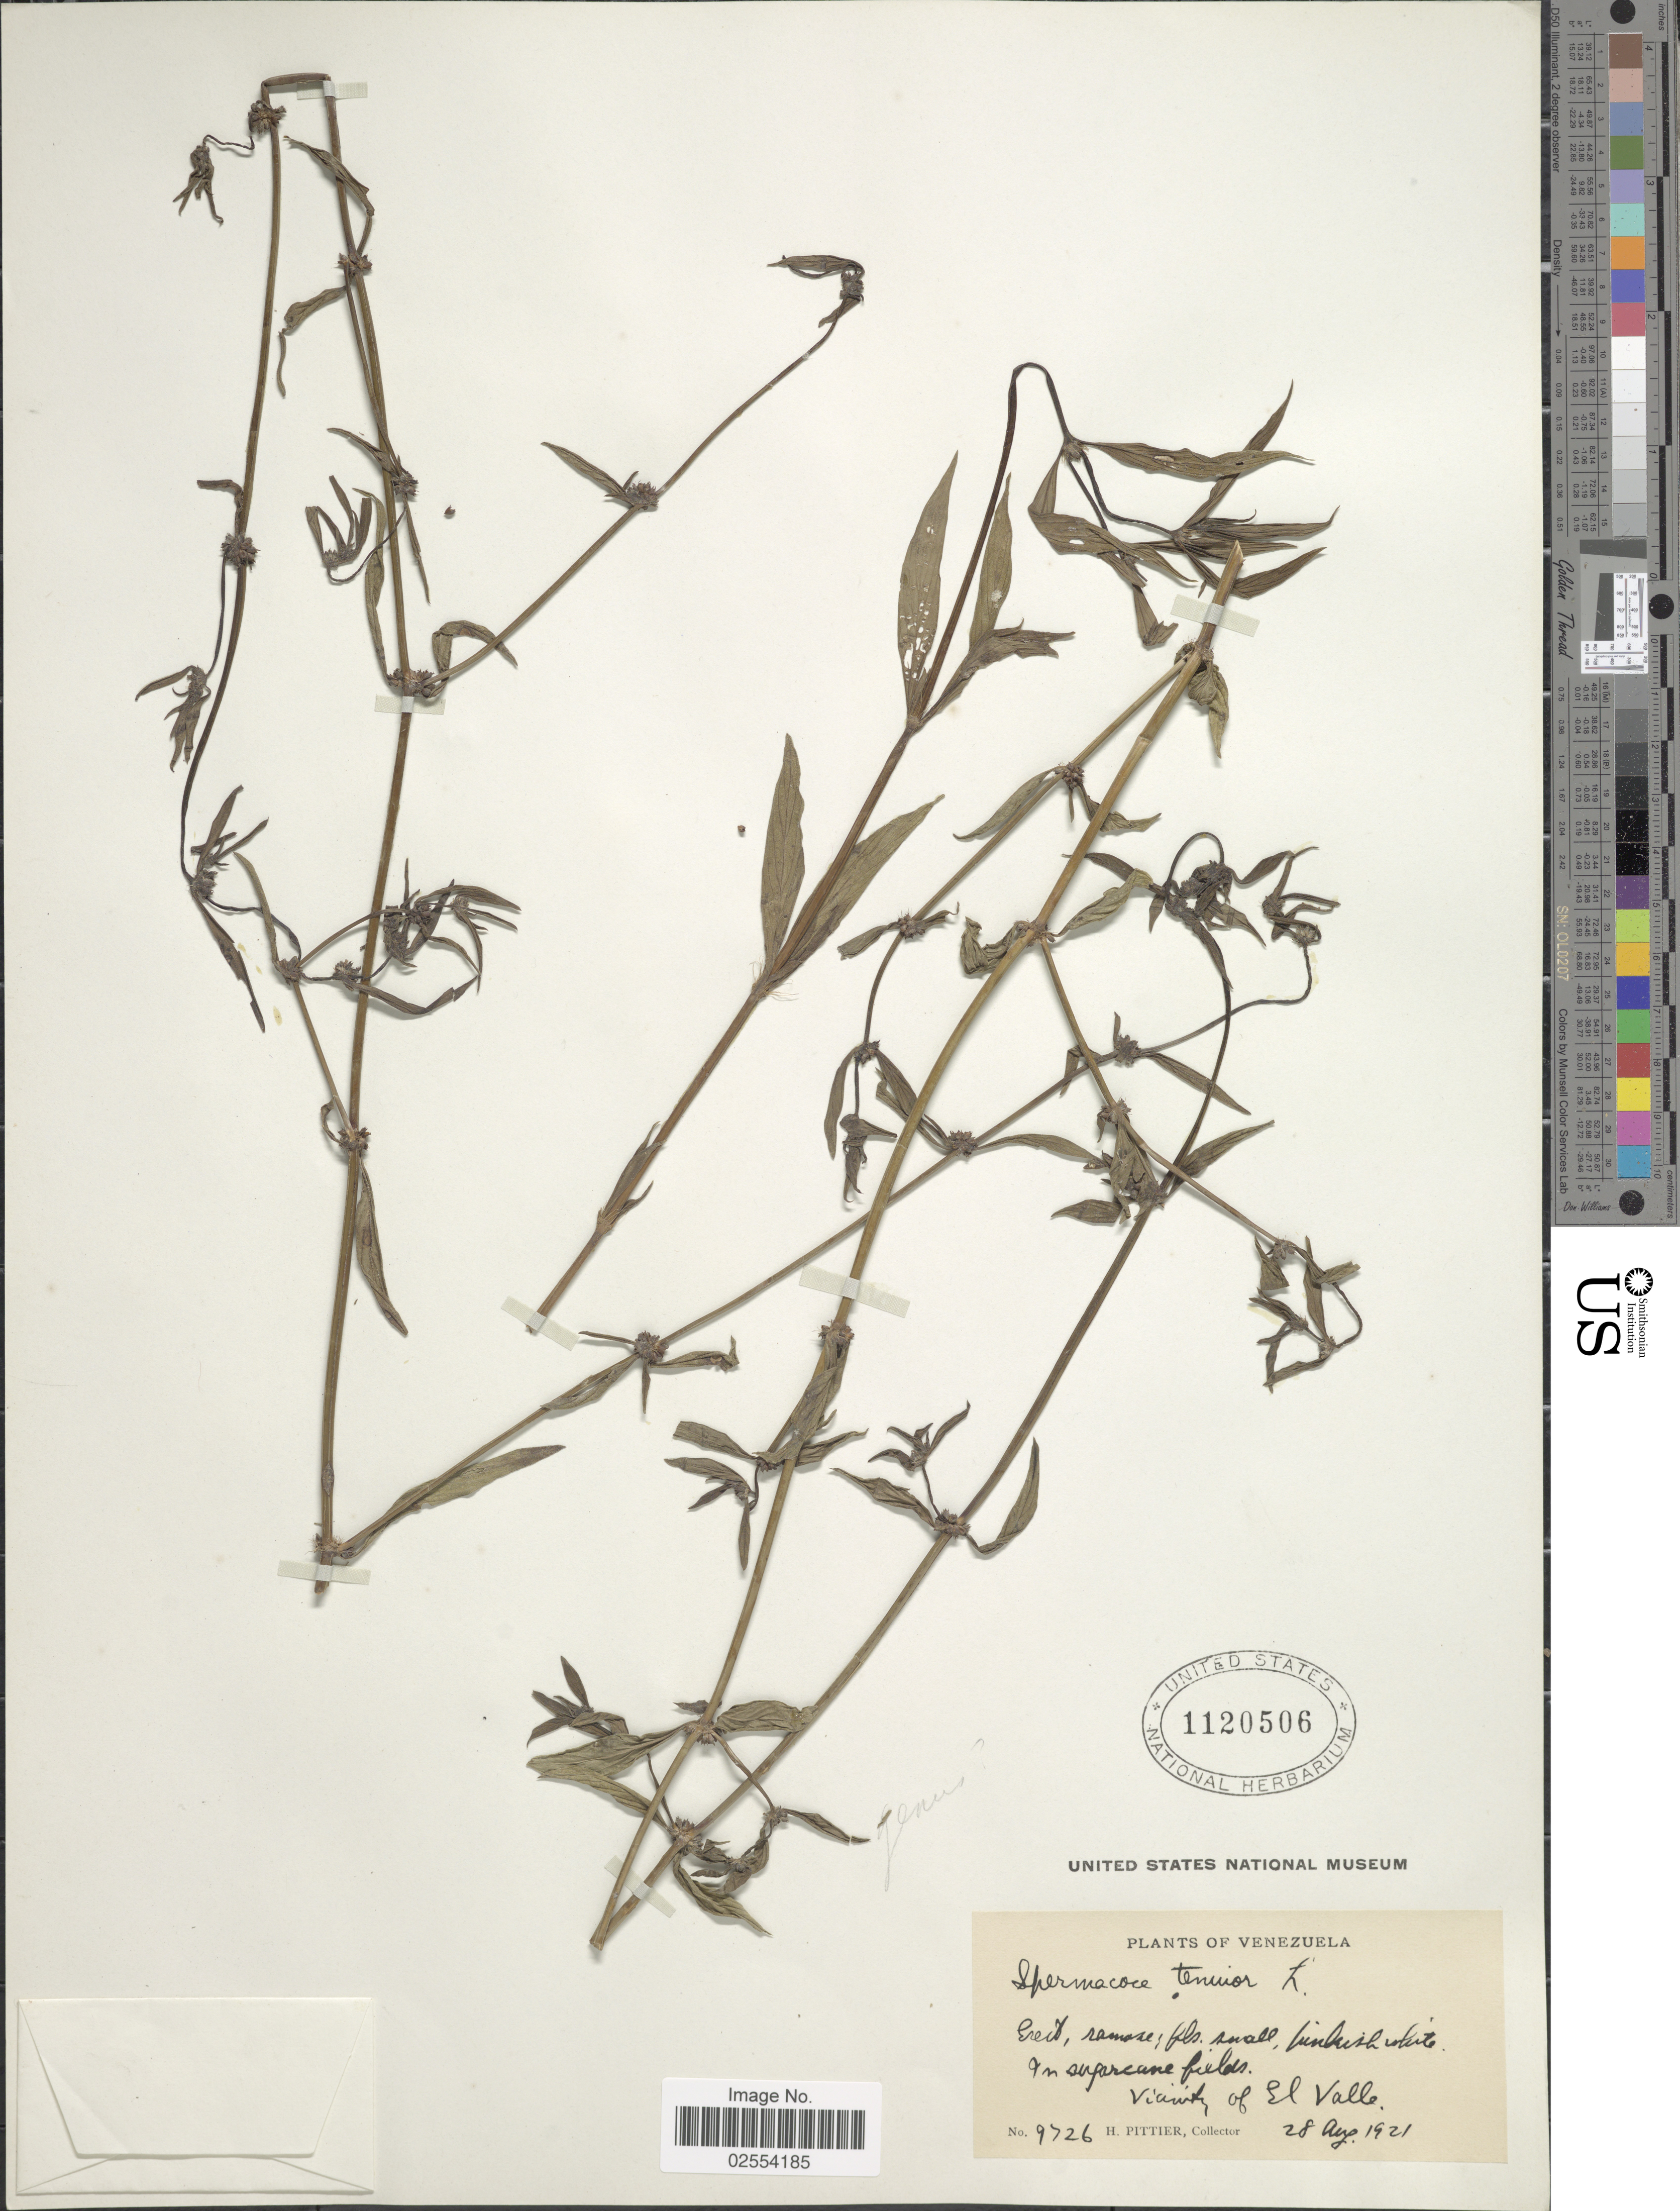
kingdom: Plantae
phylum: Tracheophyta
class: Magnoliopsida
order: Gentianales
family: Rubiaceae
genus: Spermacoce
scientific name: Spermacoce sp.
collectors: H. F. Pittier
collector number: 9726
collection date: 1921-08-28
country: Venezuela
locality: In sugarcane fields, Vicinity of El Valle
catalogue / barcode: US 1120506